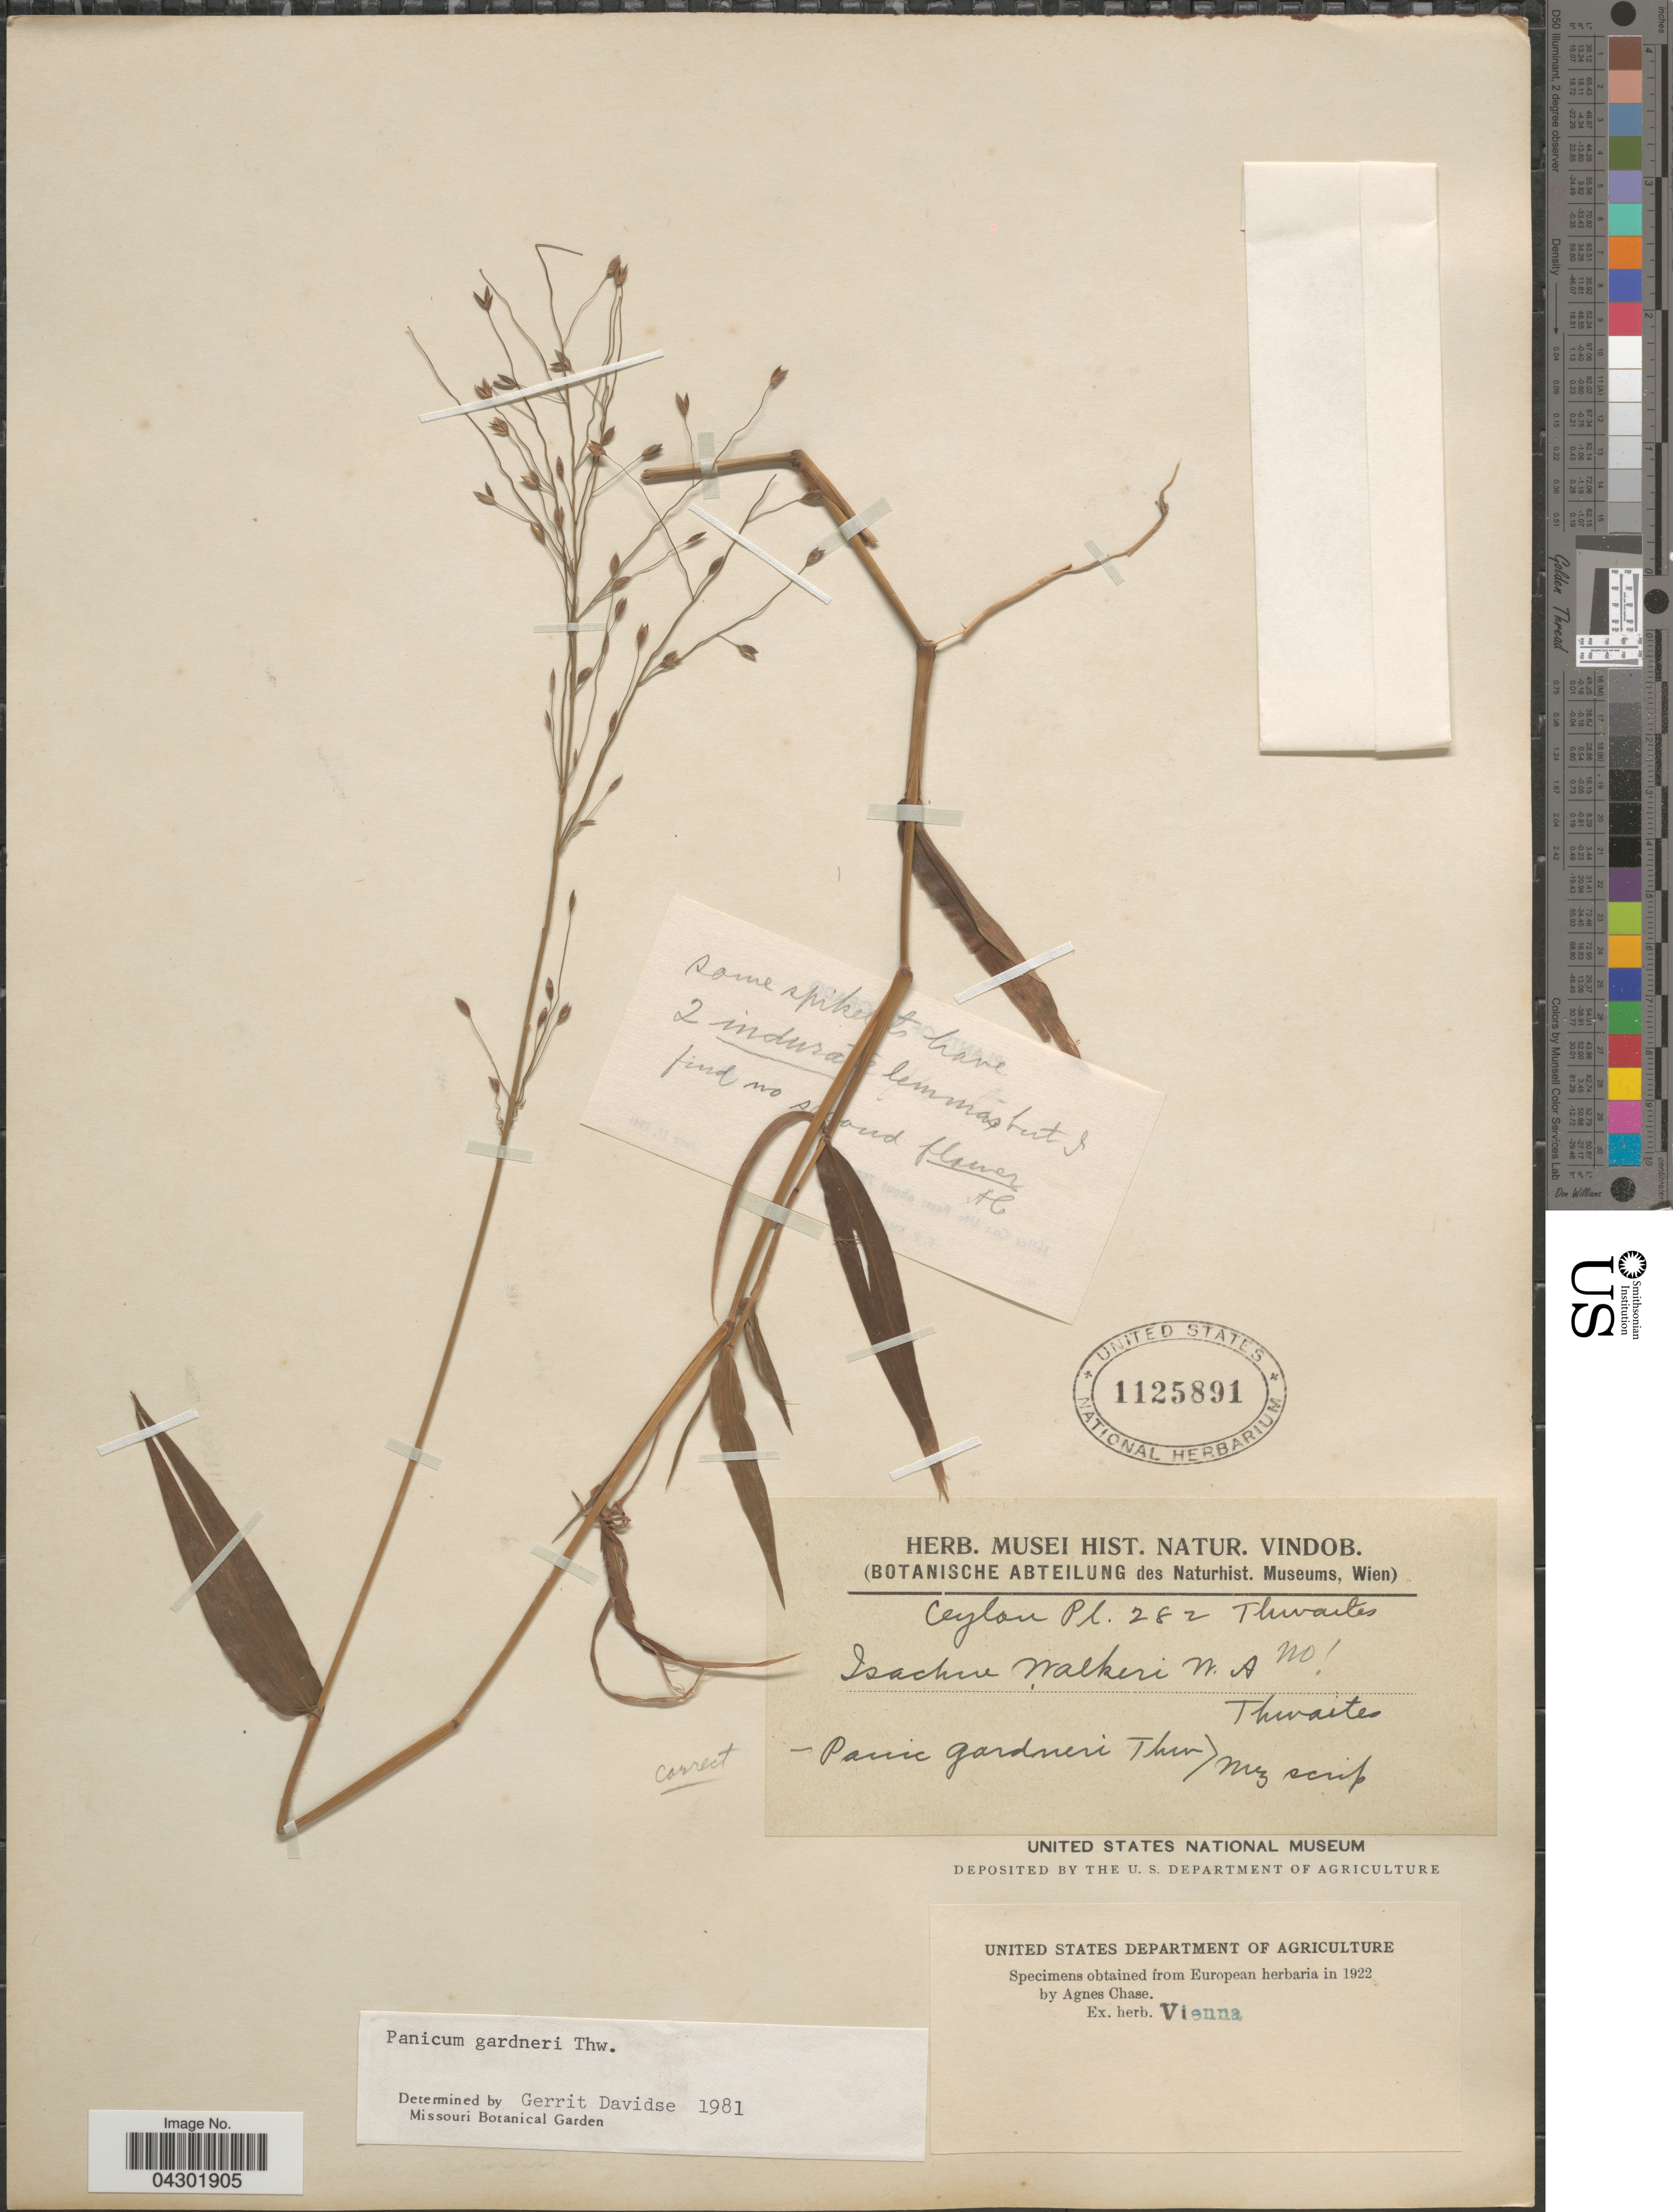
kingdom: Plantae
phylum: Tracheophyta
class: Liliopsida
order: Poales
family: Poaceae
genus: Panicum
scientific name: Panicum gardneri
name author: Thwaites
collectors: Thwaites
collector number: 282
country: Sri Lanka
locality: Ceylon.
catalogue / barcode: US 1125891